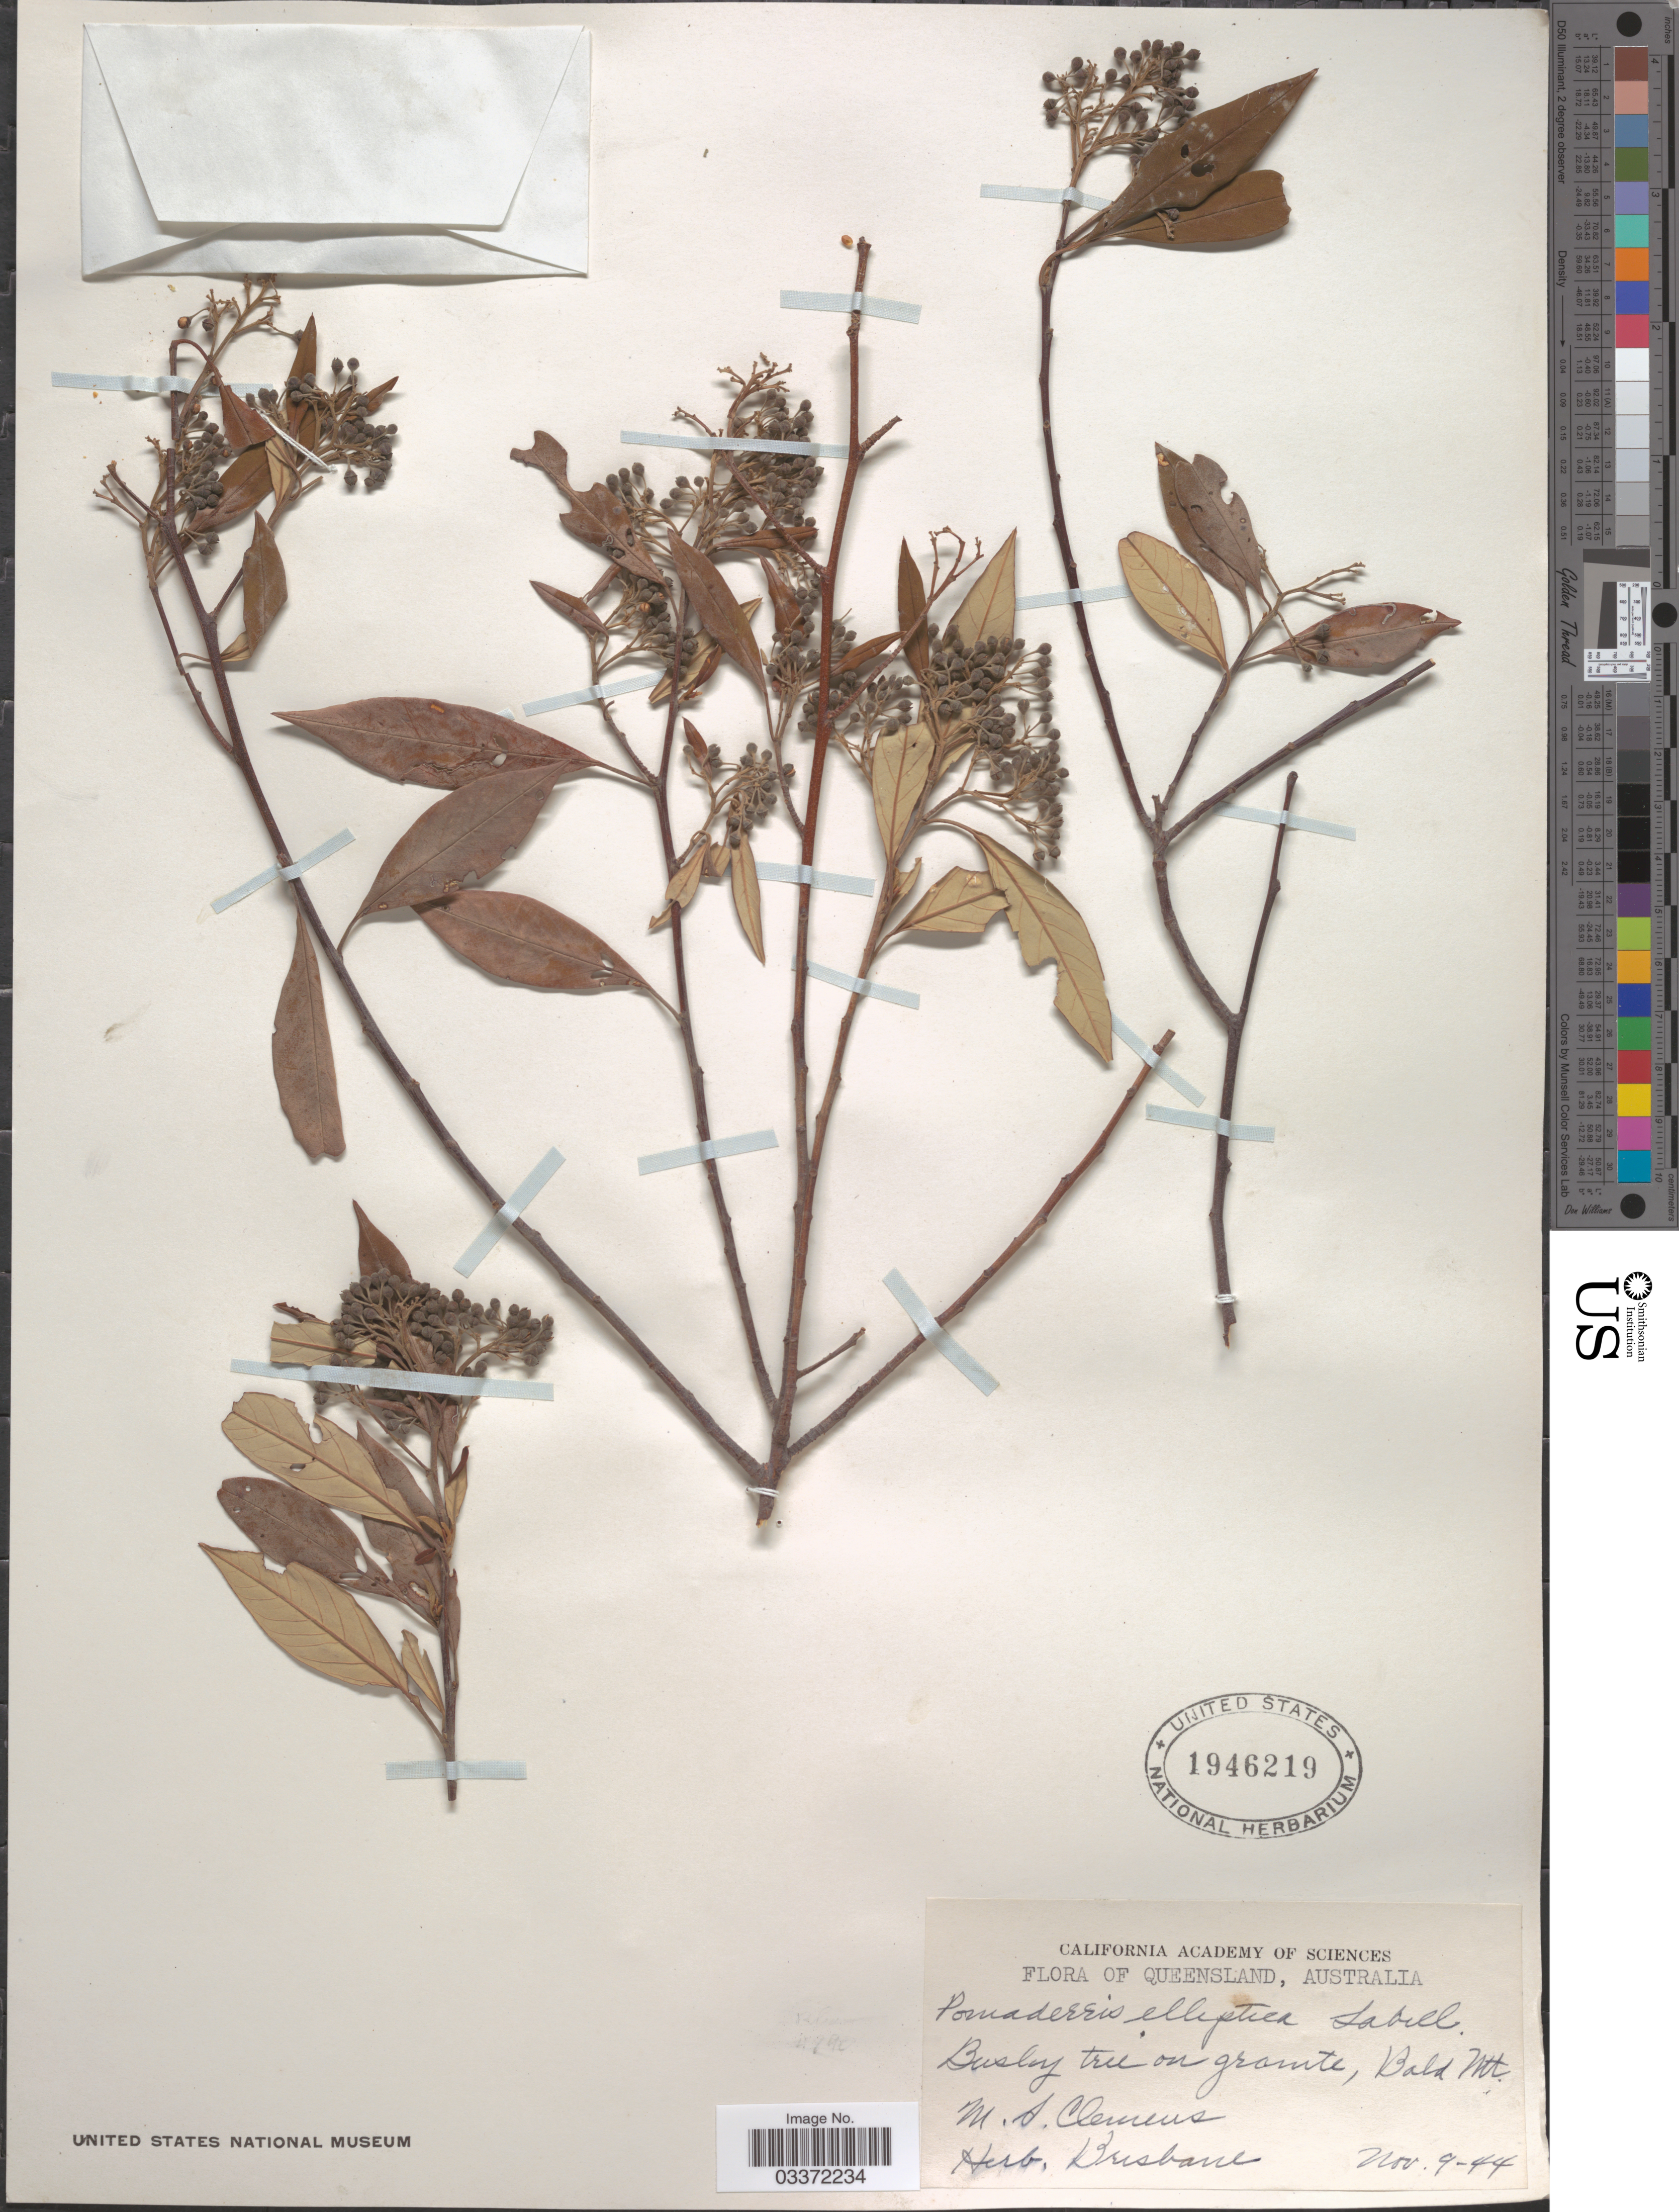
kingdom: Plantae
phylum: Tracheophyta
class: Magnoliopsida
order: Rosales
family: Rhamnaceae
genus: Pomaderris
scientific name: Pomaderris elliptica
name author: Labill.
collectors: M. S. Clemens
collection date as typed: Transcribed d/m/y: 9/11/44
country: Australia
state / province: Queensland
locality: Bald Mt.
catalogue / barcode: US 1946219